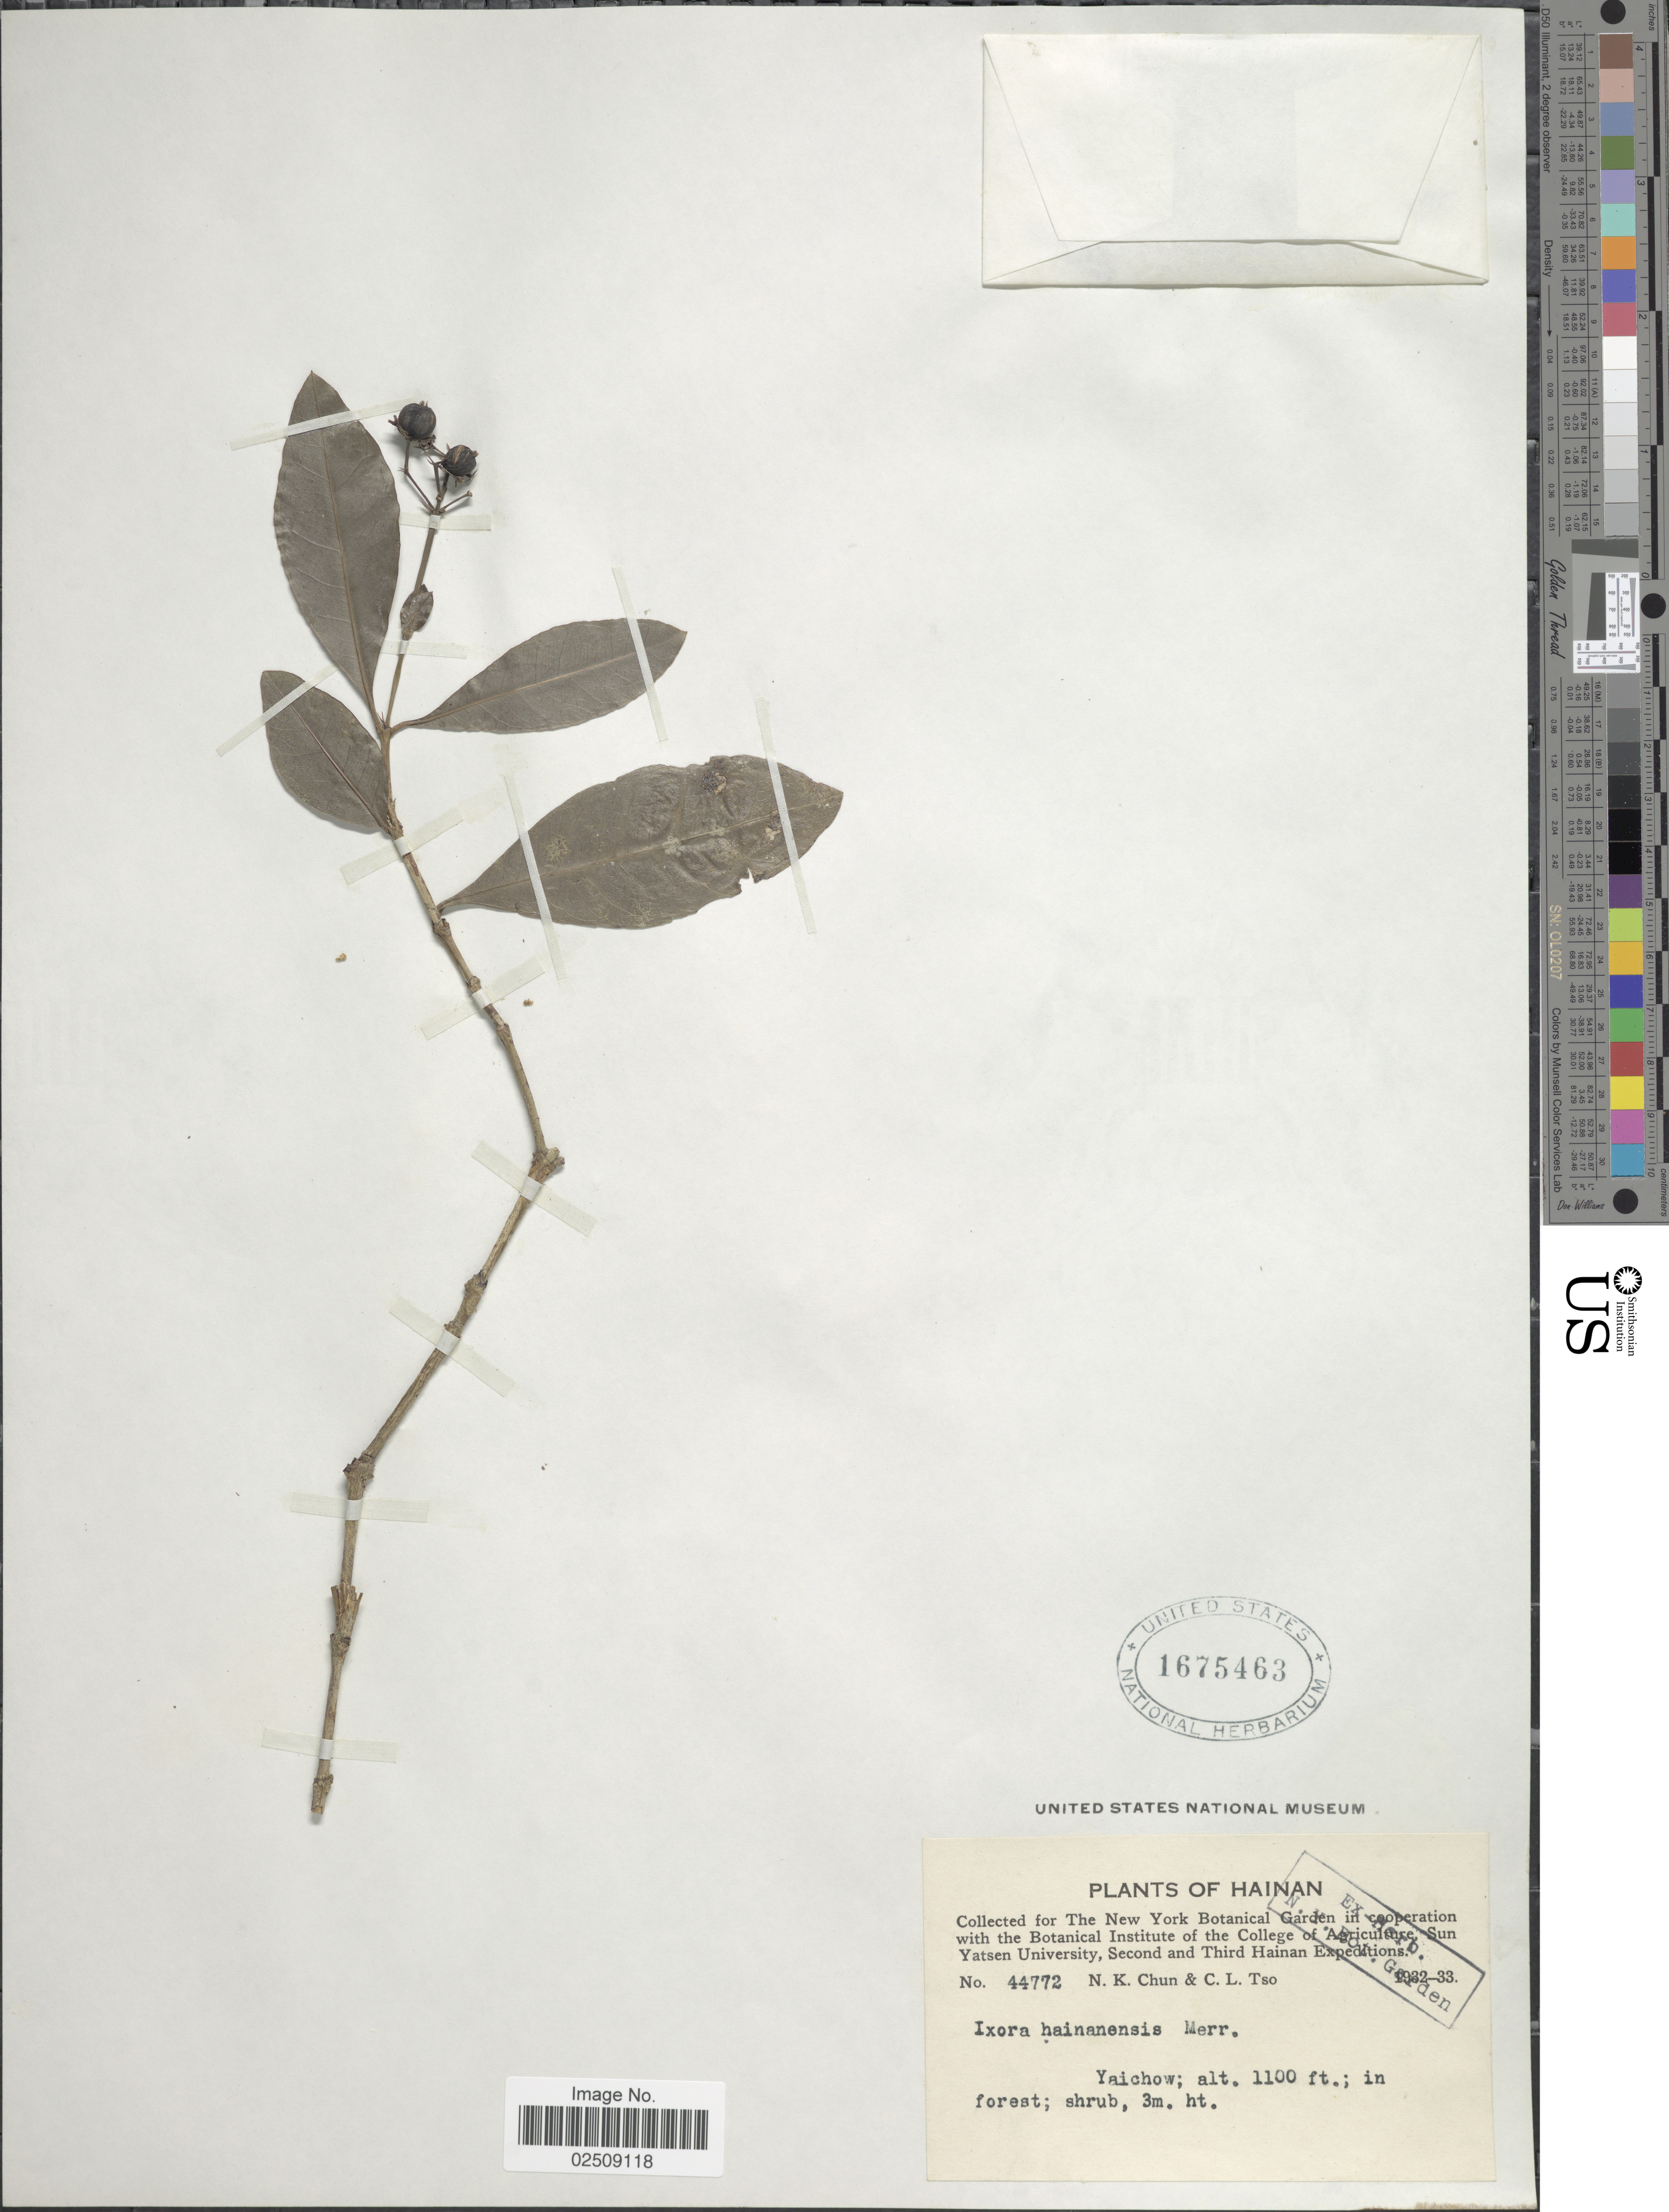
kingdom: Plantae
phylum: Tracheophyta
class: Magnoliopsida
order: Gentianales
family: Rubiaceae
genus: Ixora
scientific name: Ixora hainanensis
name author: Merr.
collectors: N. K. Chun & C. Tso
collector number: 44772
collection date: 1932/1933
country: China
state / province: Hainan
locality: Yaichow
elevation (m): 335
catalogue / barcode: US 1675463